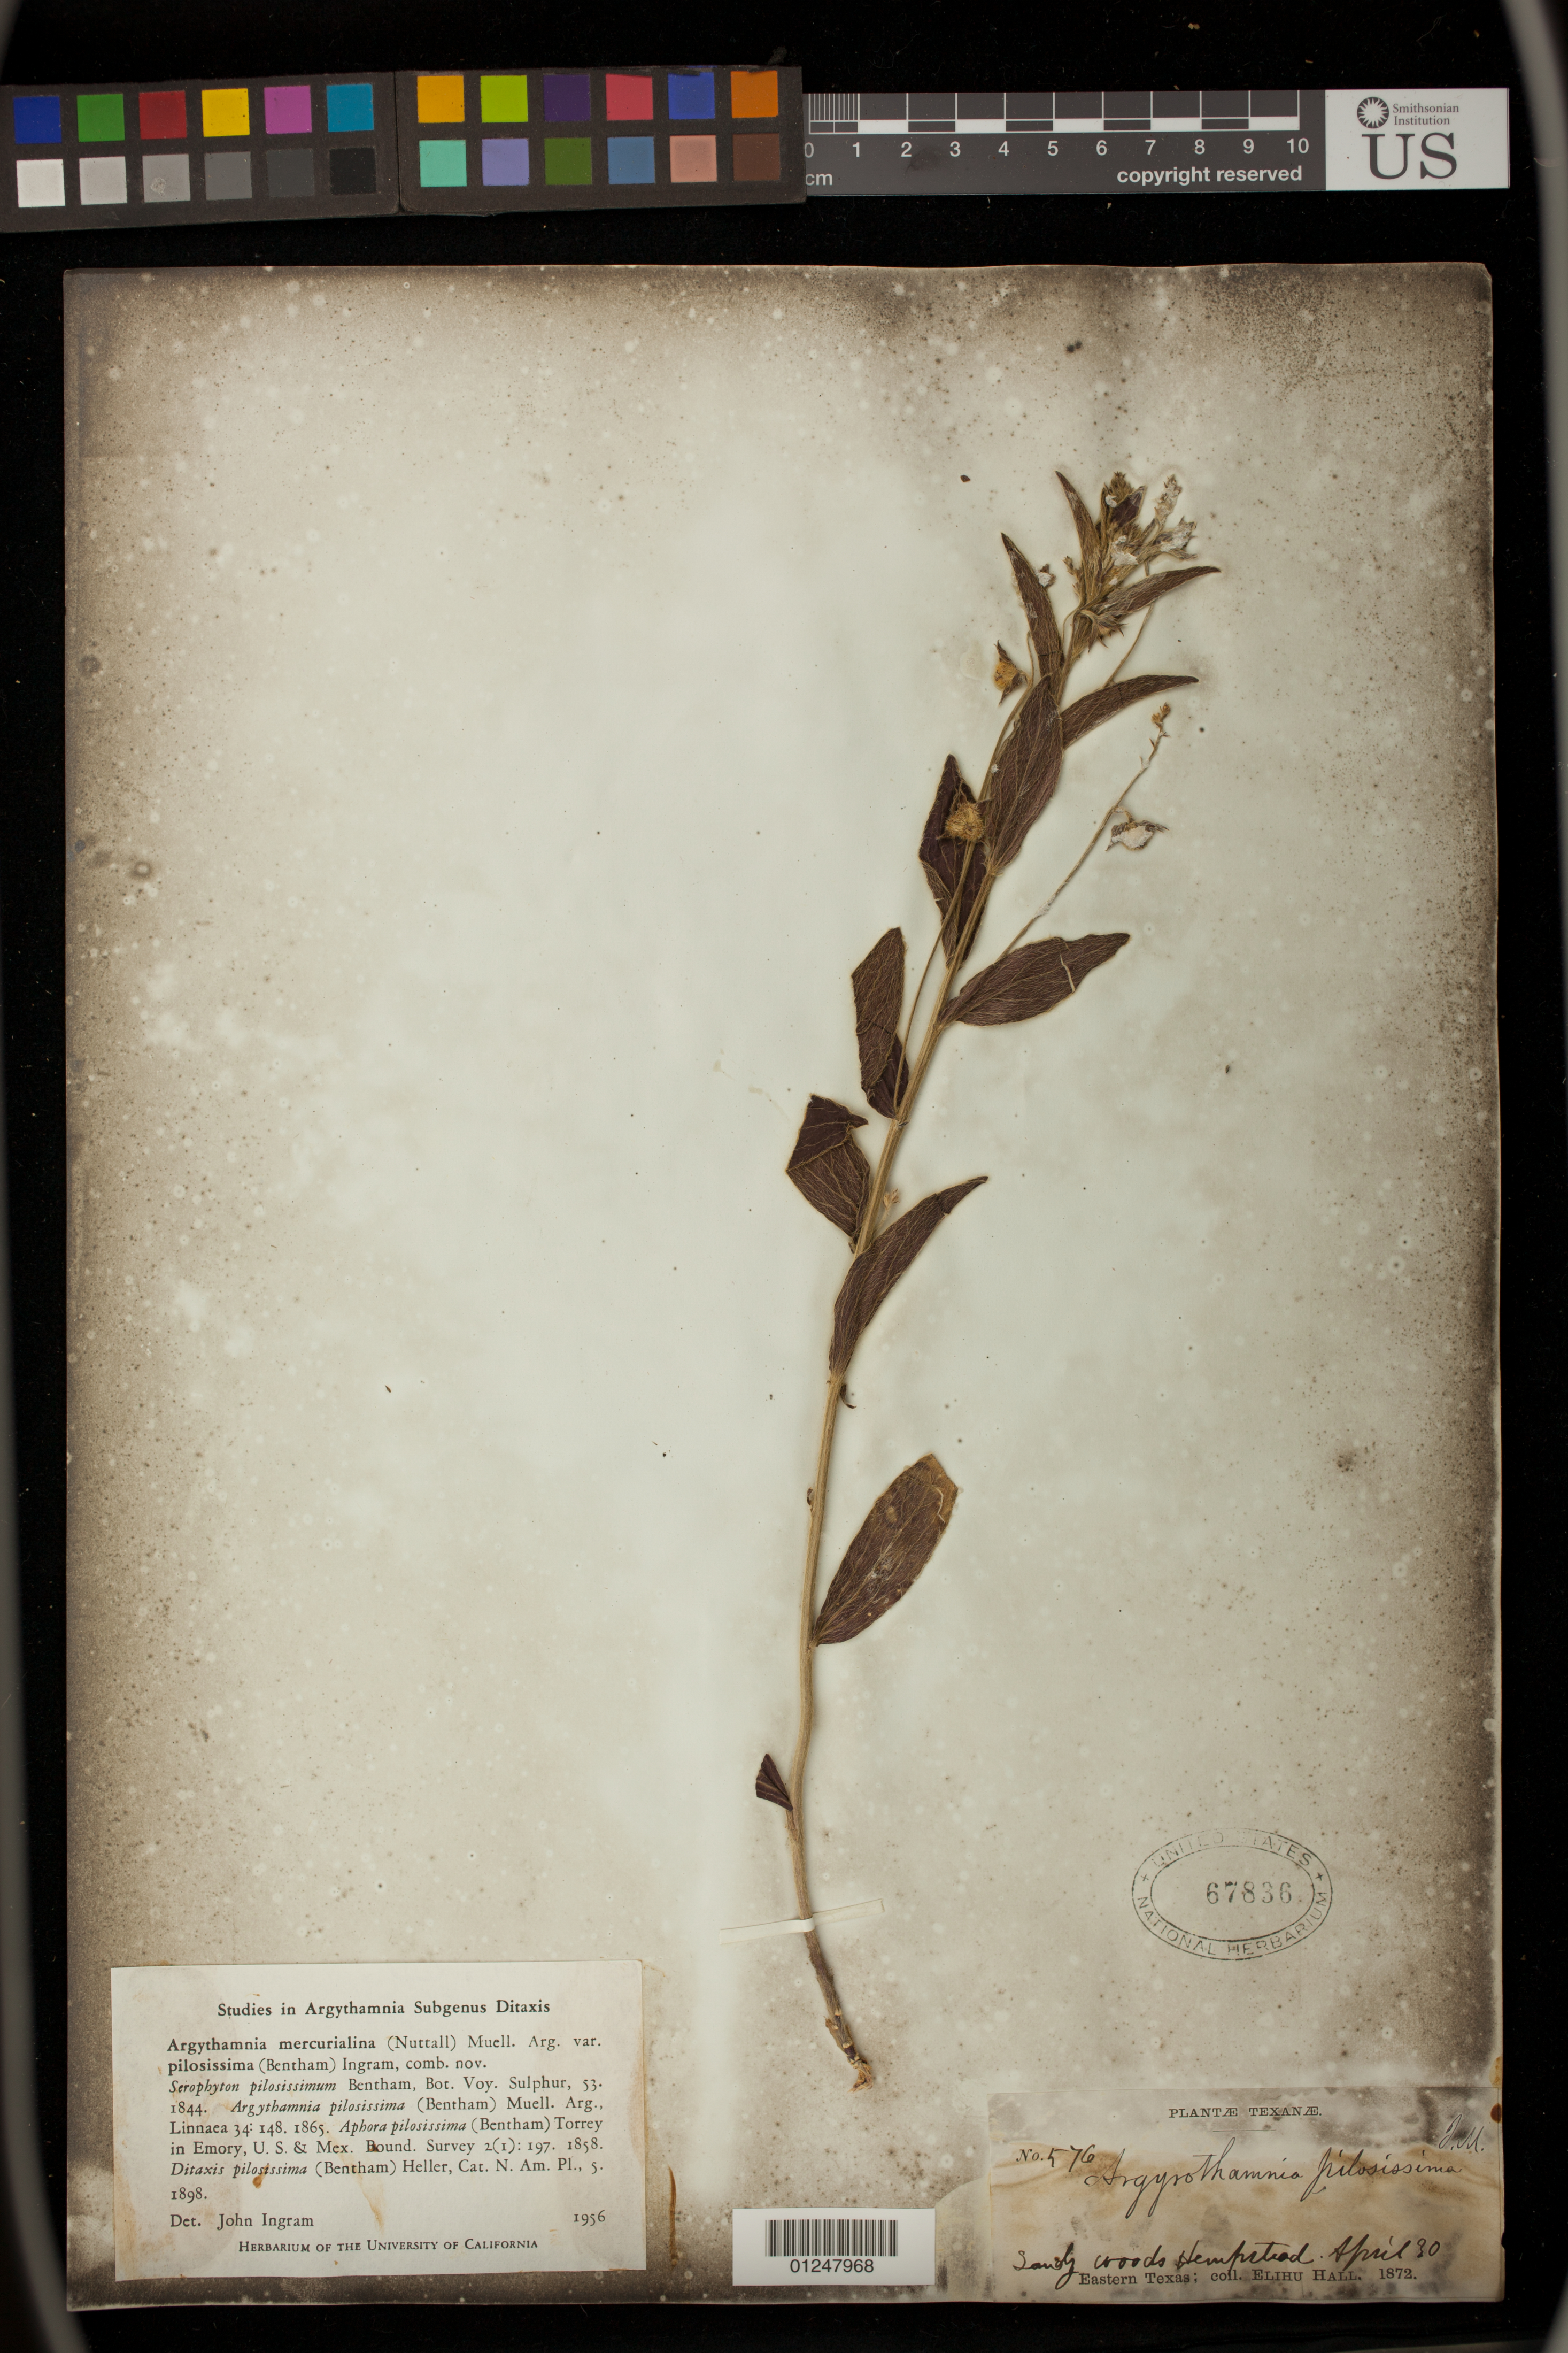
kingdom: Plantae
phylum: Tracheophyta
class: Magnoliopsida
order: Malpighiales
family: Euphorbiaceae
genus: Argythamnia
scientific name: Argythamnia mercurialina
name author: (Nutt.) Müll. Arg.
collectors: E. Hall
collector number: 576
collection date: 1872-04-30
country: United States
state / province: Texas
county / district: Waller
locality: Hempstead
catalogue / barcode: US 67836